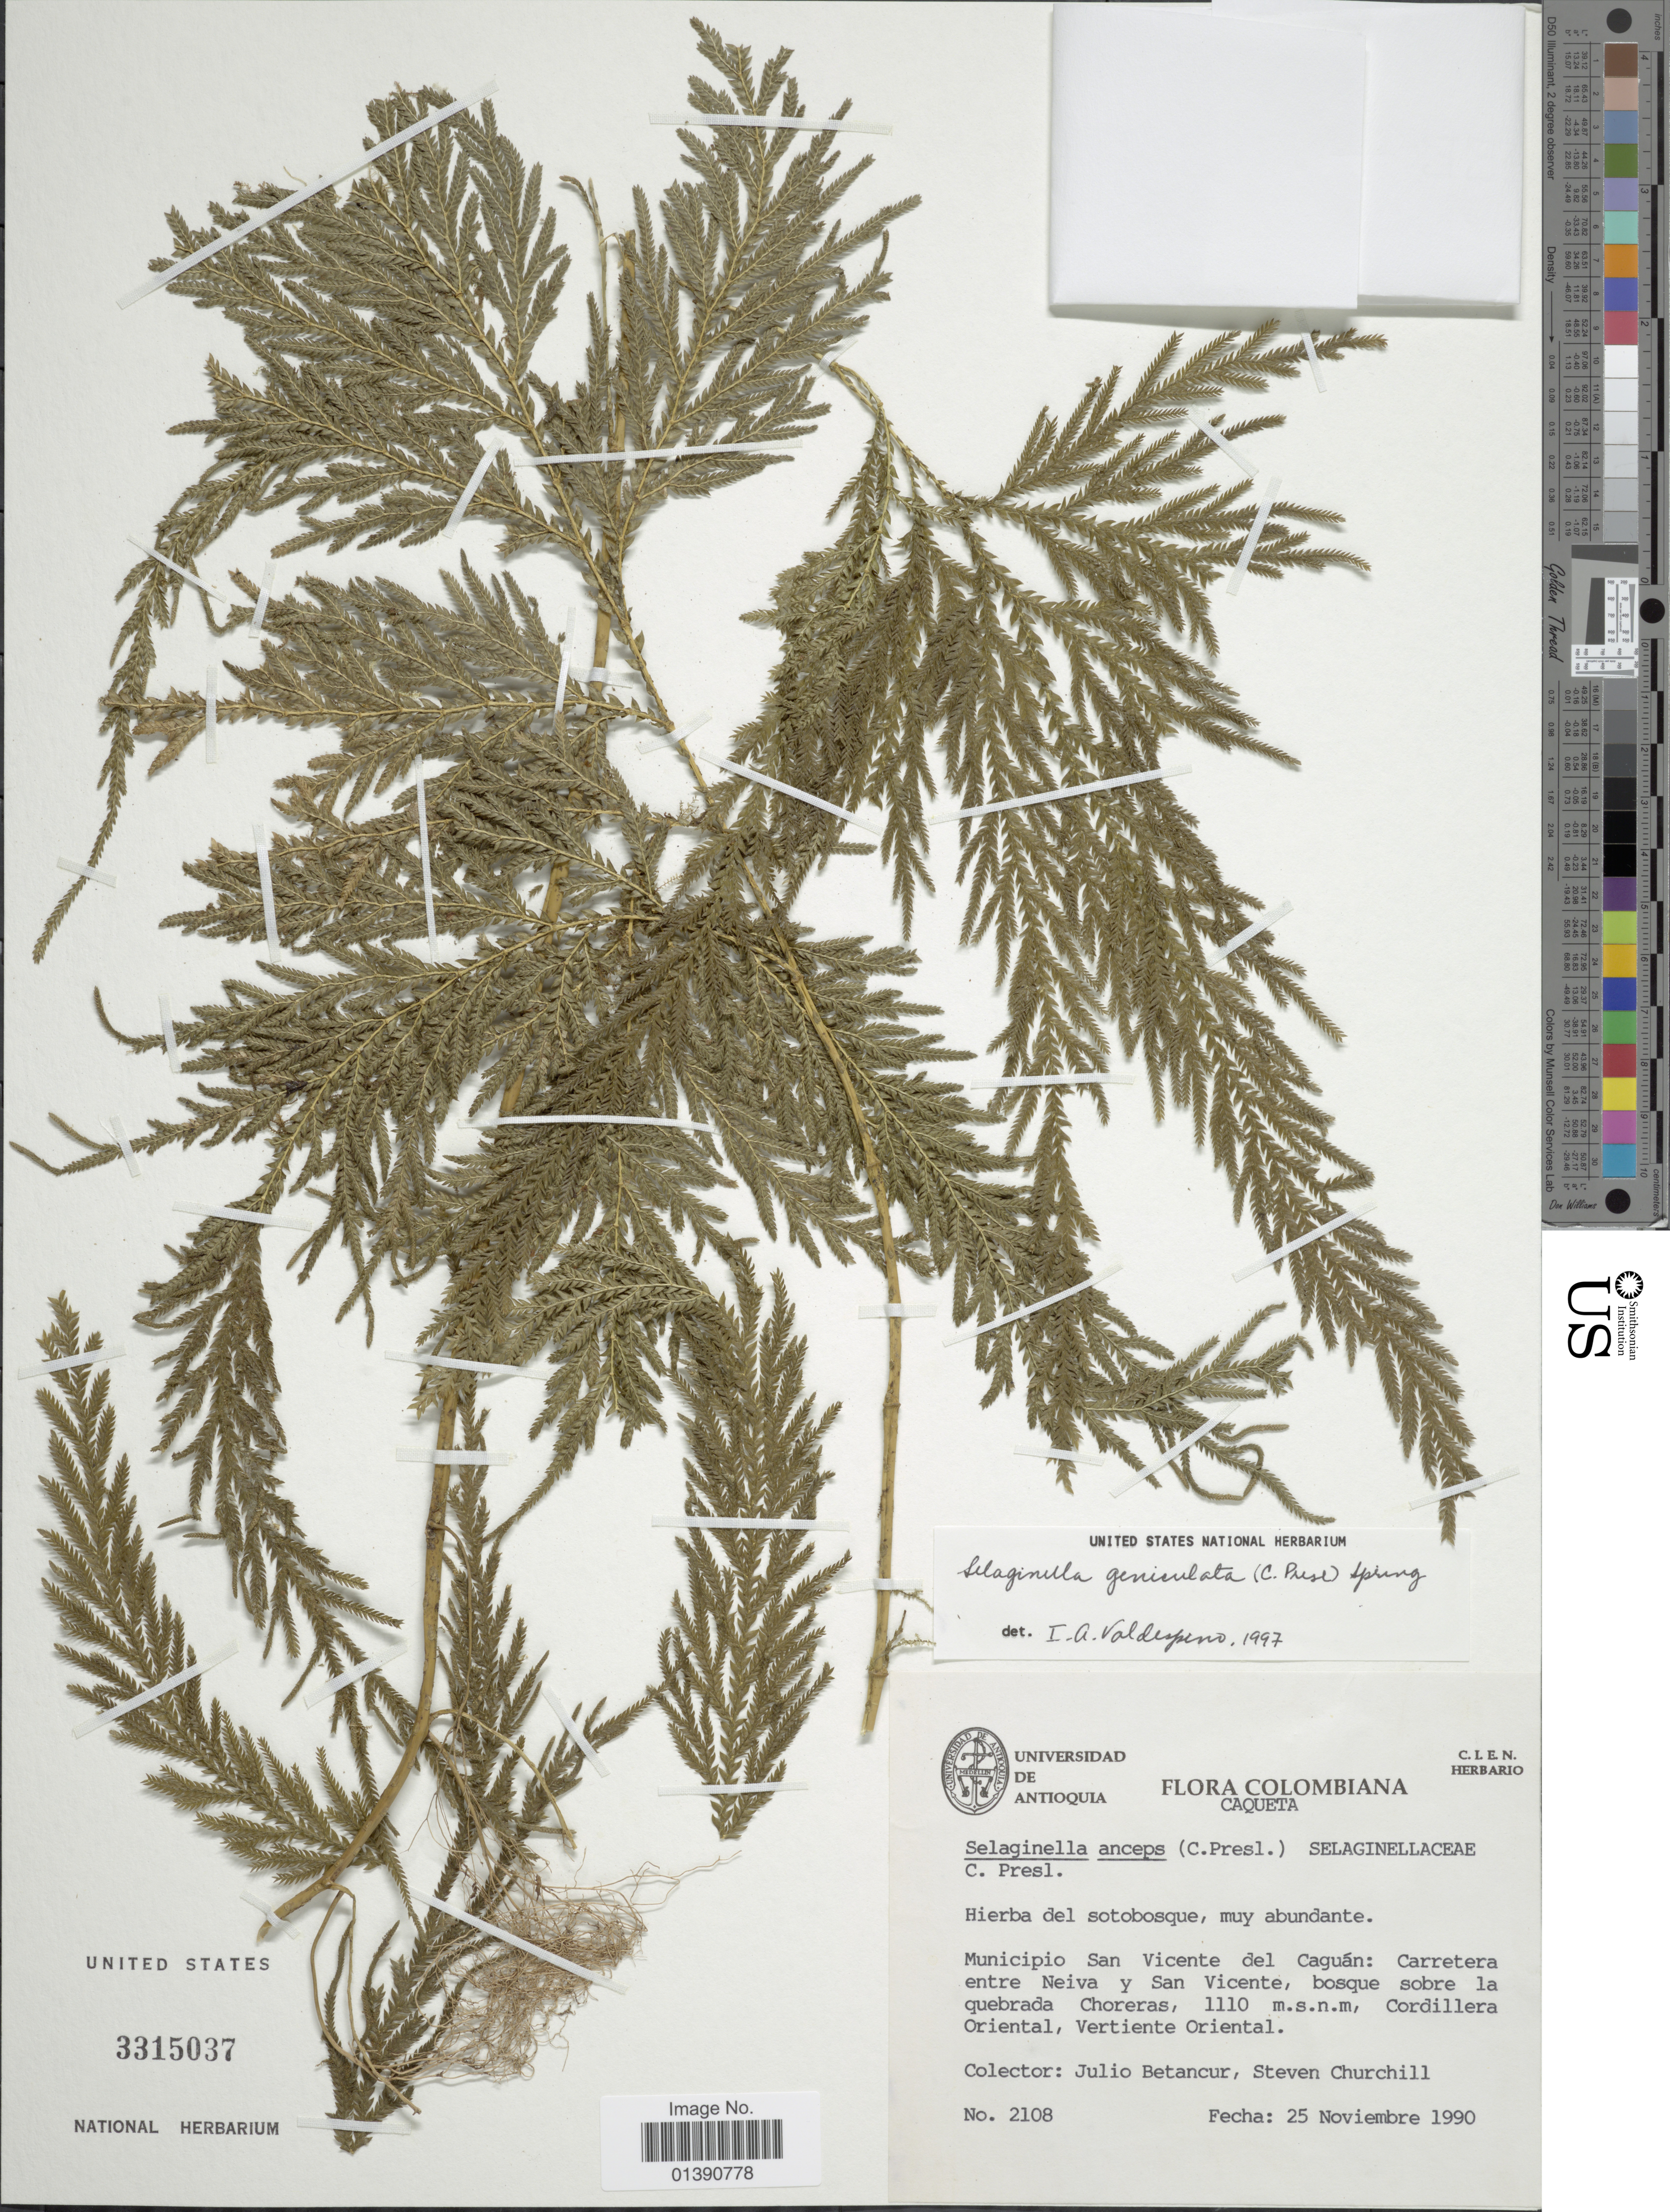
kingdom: Plantae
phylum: Tracheophyta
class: Lycopodiopsida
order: Selaginellales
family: Selaginellaceae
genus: Selaginella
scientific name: Selaginella geniculata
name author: (C. Presl) Spring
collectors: J. Betancur & S. Churchill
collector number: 2108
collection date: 1990-11-25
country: Colombia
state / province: Caquetá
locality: Municipio San Vicente del Caguán: carretera entre Neiva y San Vicinete, bosque sobre la quebrada Choreras, Cordillera Oriental, Vertiente Oriental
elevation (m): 1110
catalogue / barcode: US 3315037